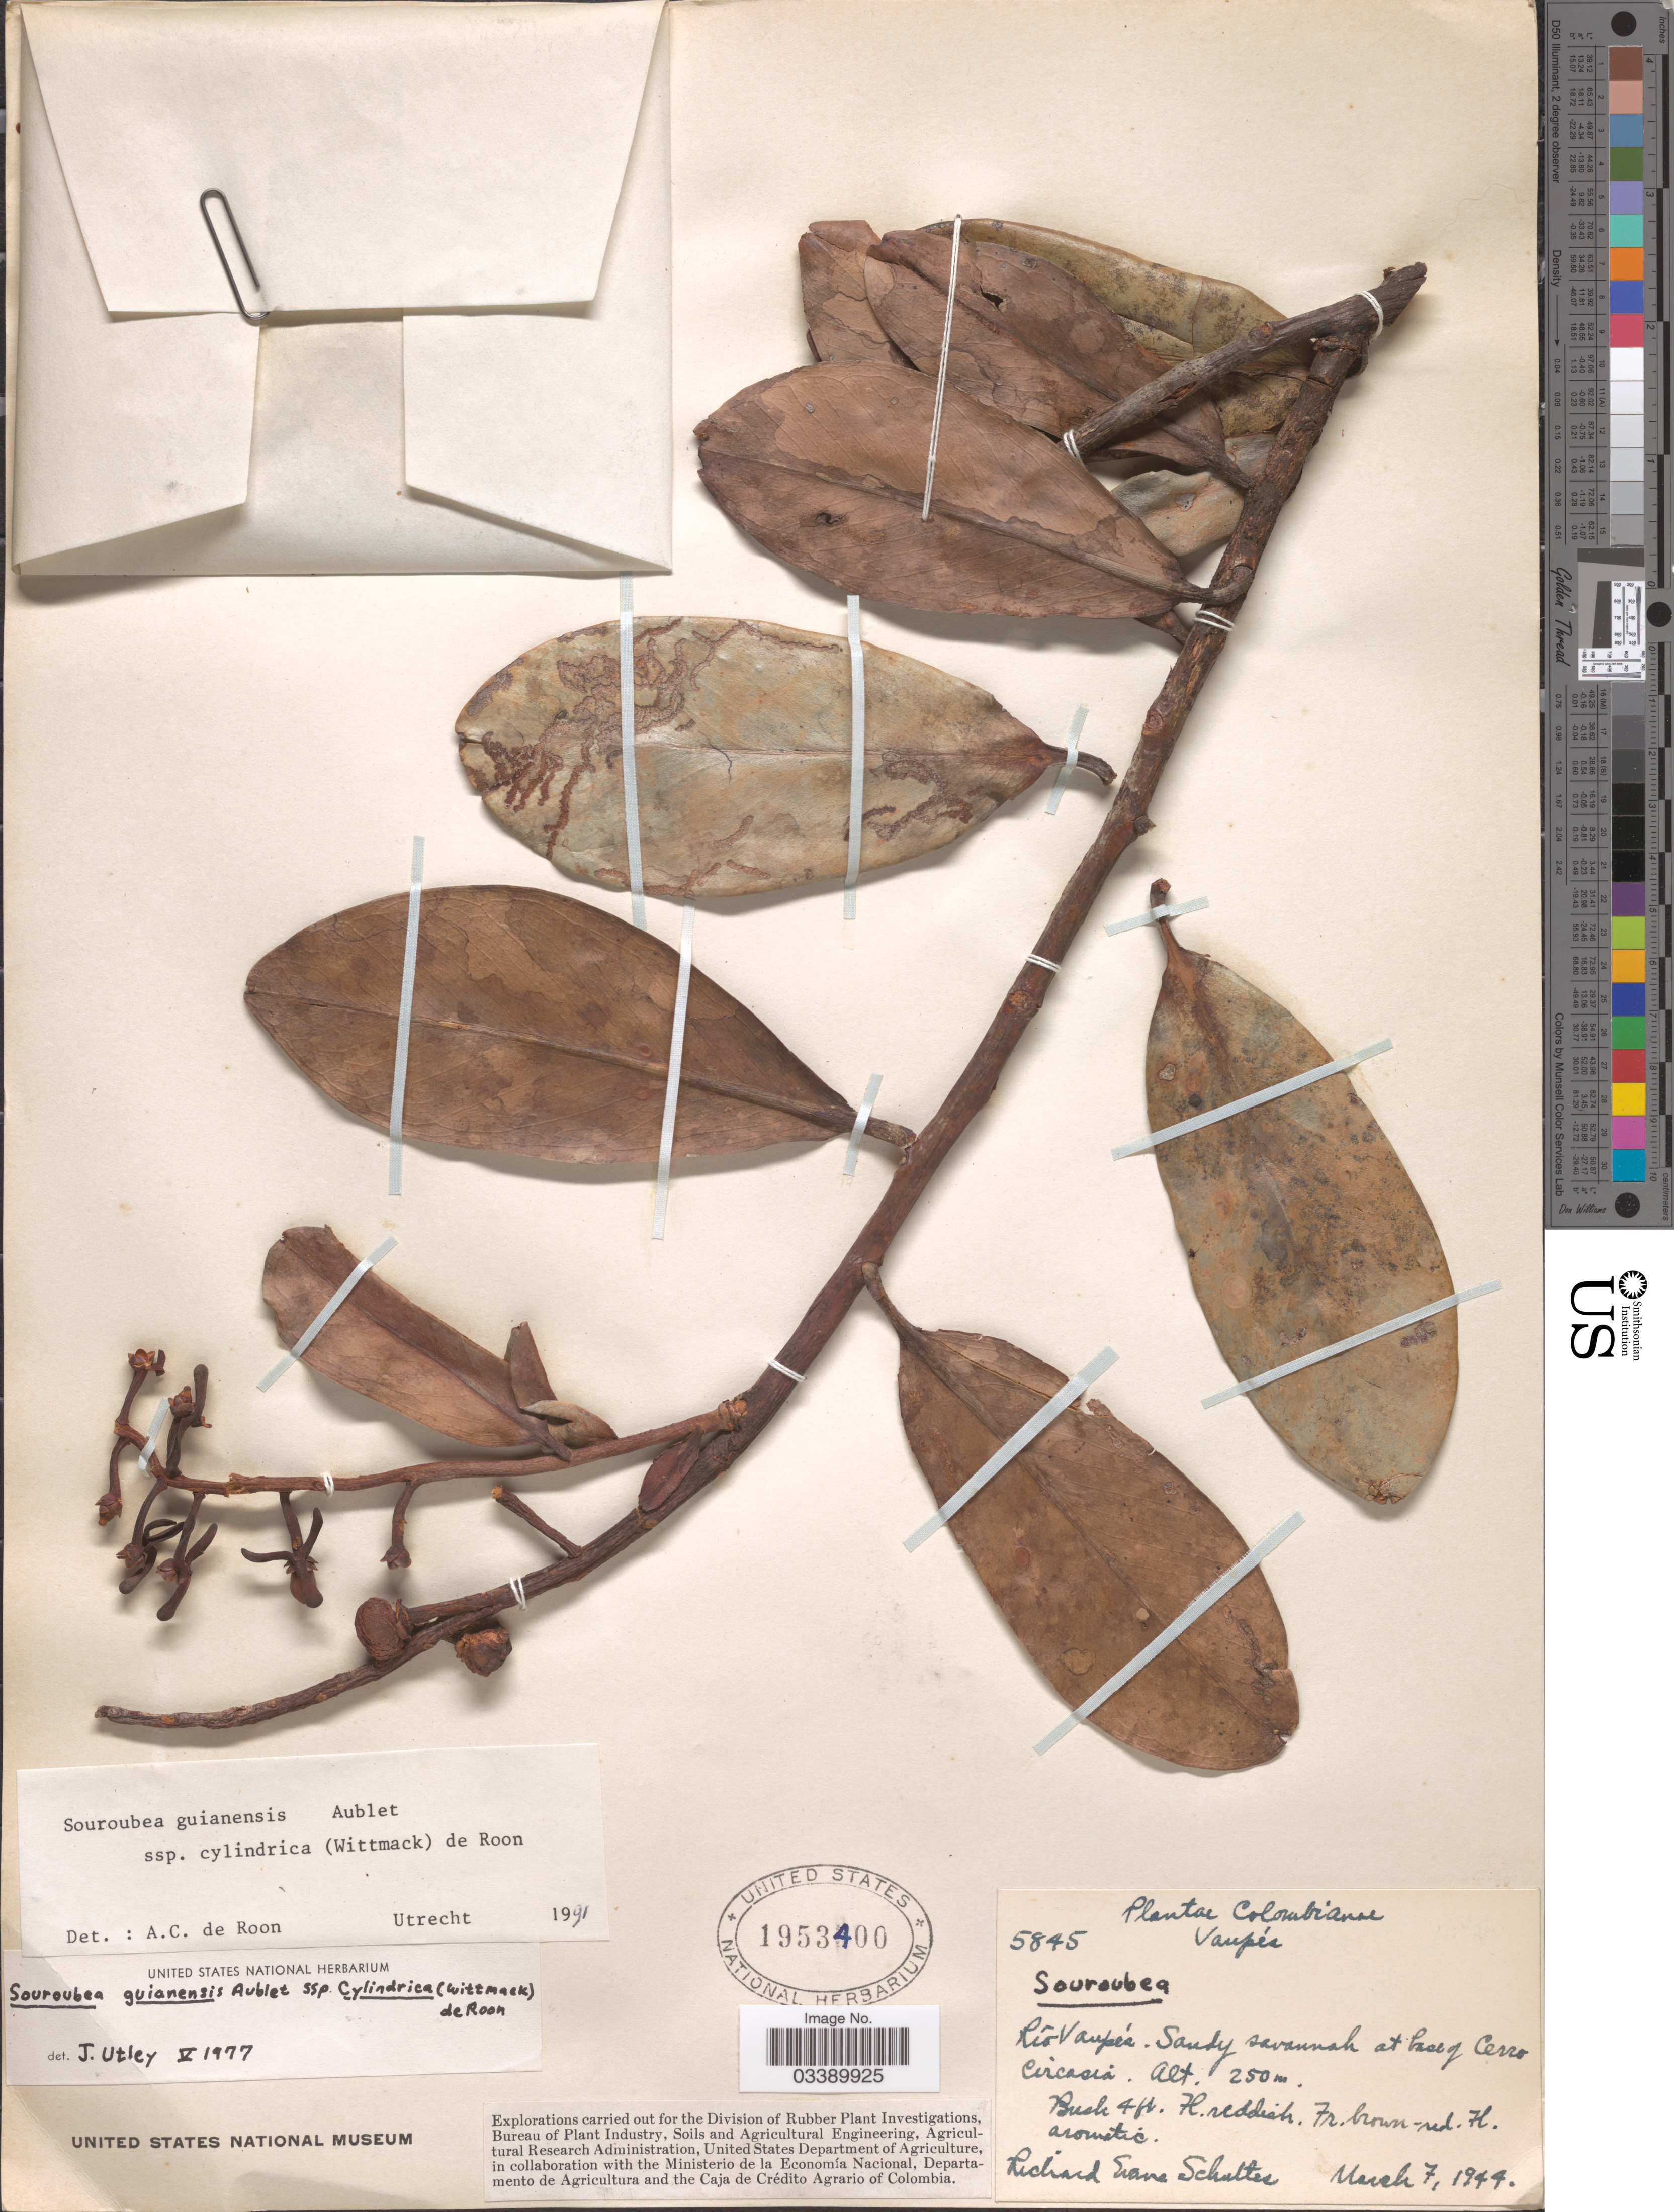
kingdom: Plantae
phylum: Tracheophyta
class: Magnoliopsida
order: Ericales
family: Marcgraviaceae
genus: Souroubea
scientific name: Souroubea guianensis var. cylindrica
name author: (Wittm.) de Roon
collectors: R. E. Schultes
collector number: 5845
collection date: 1944-03-07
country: Colombia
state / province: Vaupés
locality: Río Vaupés. Sandy savannah at base of Cerro Circasia.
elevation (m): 250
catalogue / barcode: US 1953400